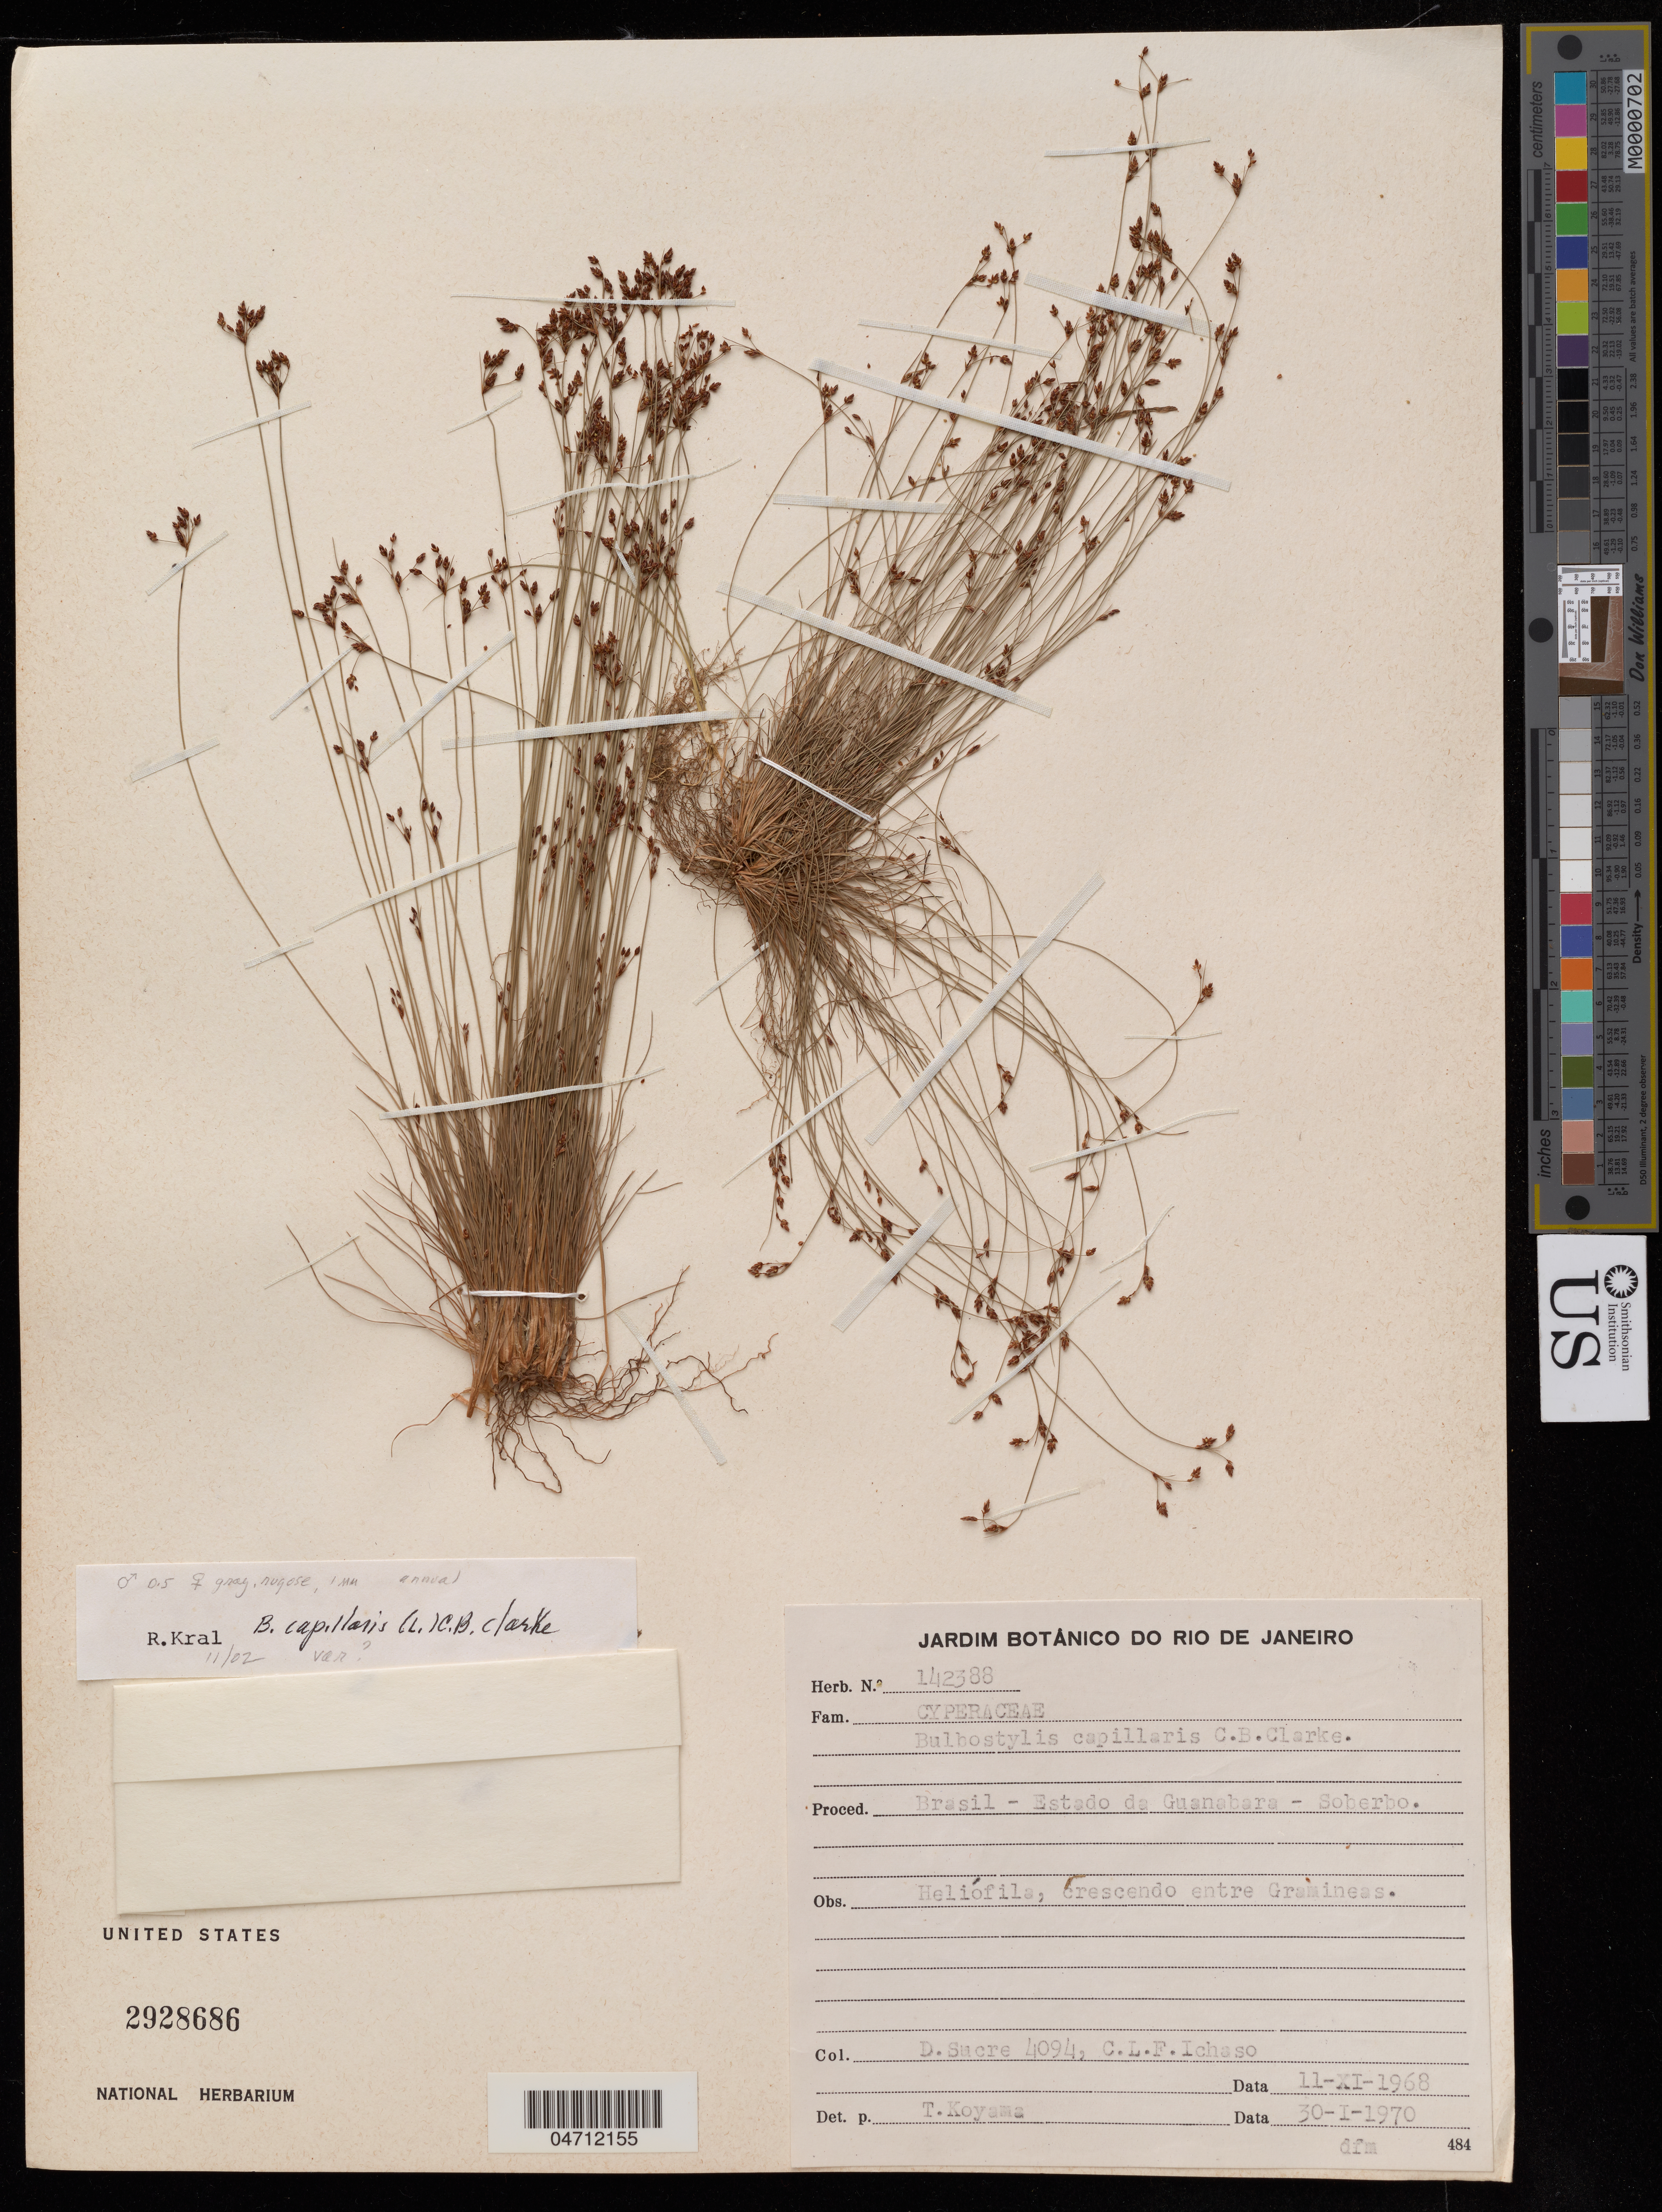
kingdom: Plantae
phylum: Tracheophyta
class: Liliopsida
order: Poales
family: Cyperaceae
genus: Bulbostylis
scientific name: Bulbostylis capillaris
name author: (L.) Kunth ex C.B. Clarke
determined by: Kral, Robert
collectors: D. Sucre & C. L. Ichaso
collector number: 142388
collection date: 1968-11-07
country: Brazil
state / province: Rio de Janeiro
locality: Est. da Guanabara, Sumaré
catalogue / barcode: US 2928686